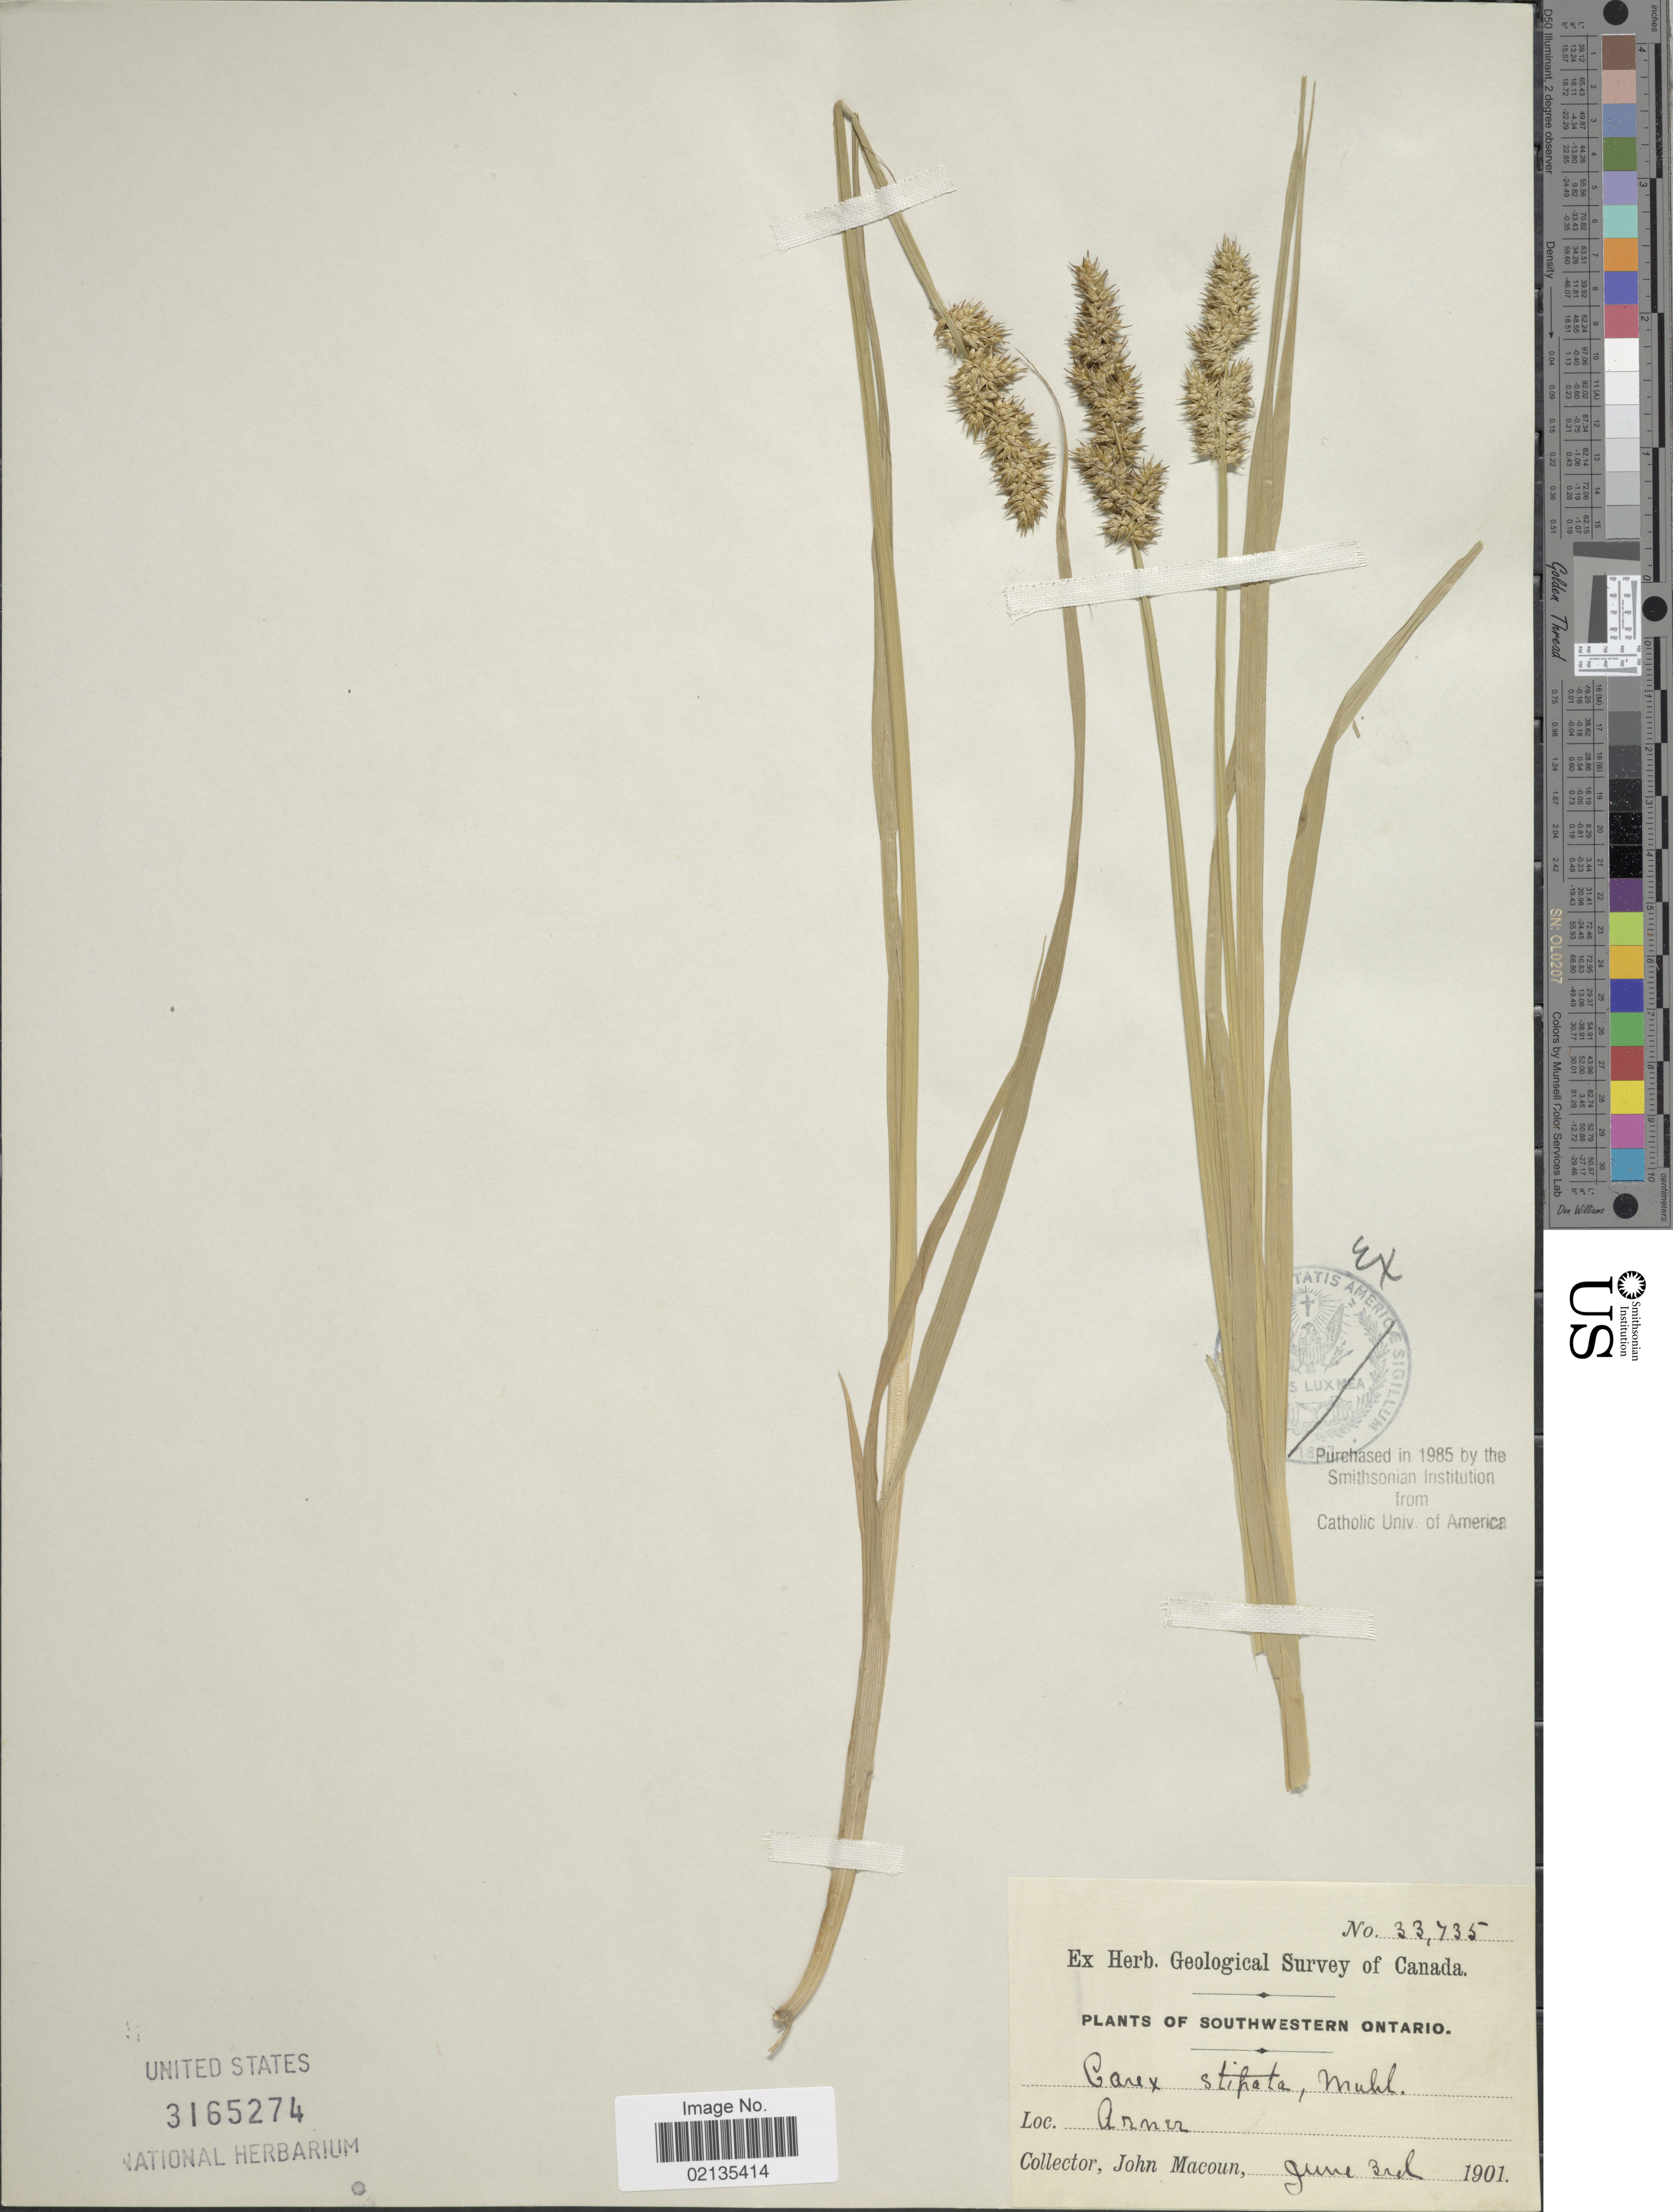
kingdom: Plantae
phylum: Tracheophyta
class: Liliopsida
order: Poales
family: Cyperaceae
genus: Carex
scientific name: Carex stipata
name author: Muhl. ex Willd.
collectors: J. Macoun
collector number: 33735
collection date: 1901-06-03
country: Canada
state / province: Ontario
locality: Southwestern Ontario, Arner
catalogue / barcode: US 3165274